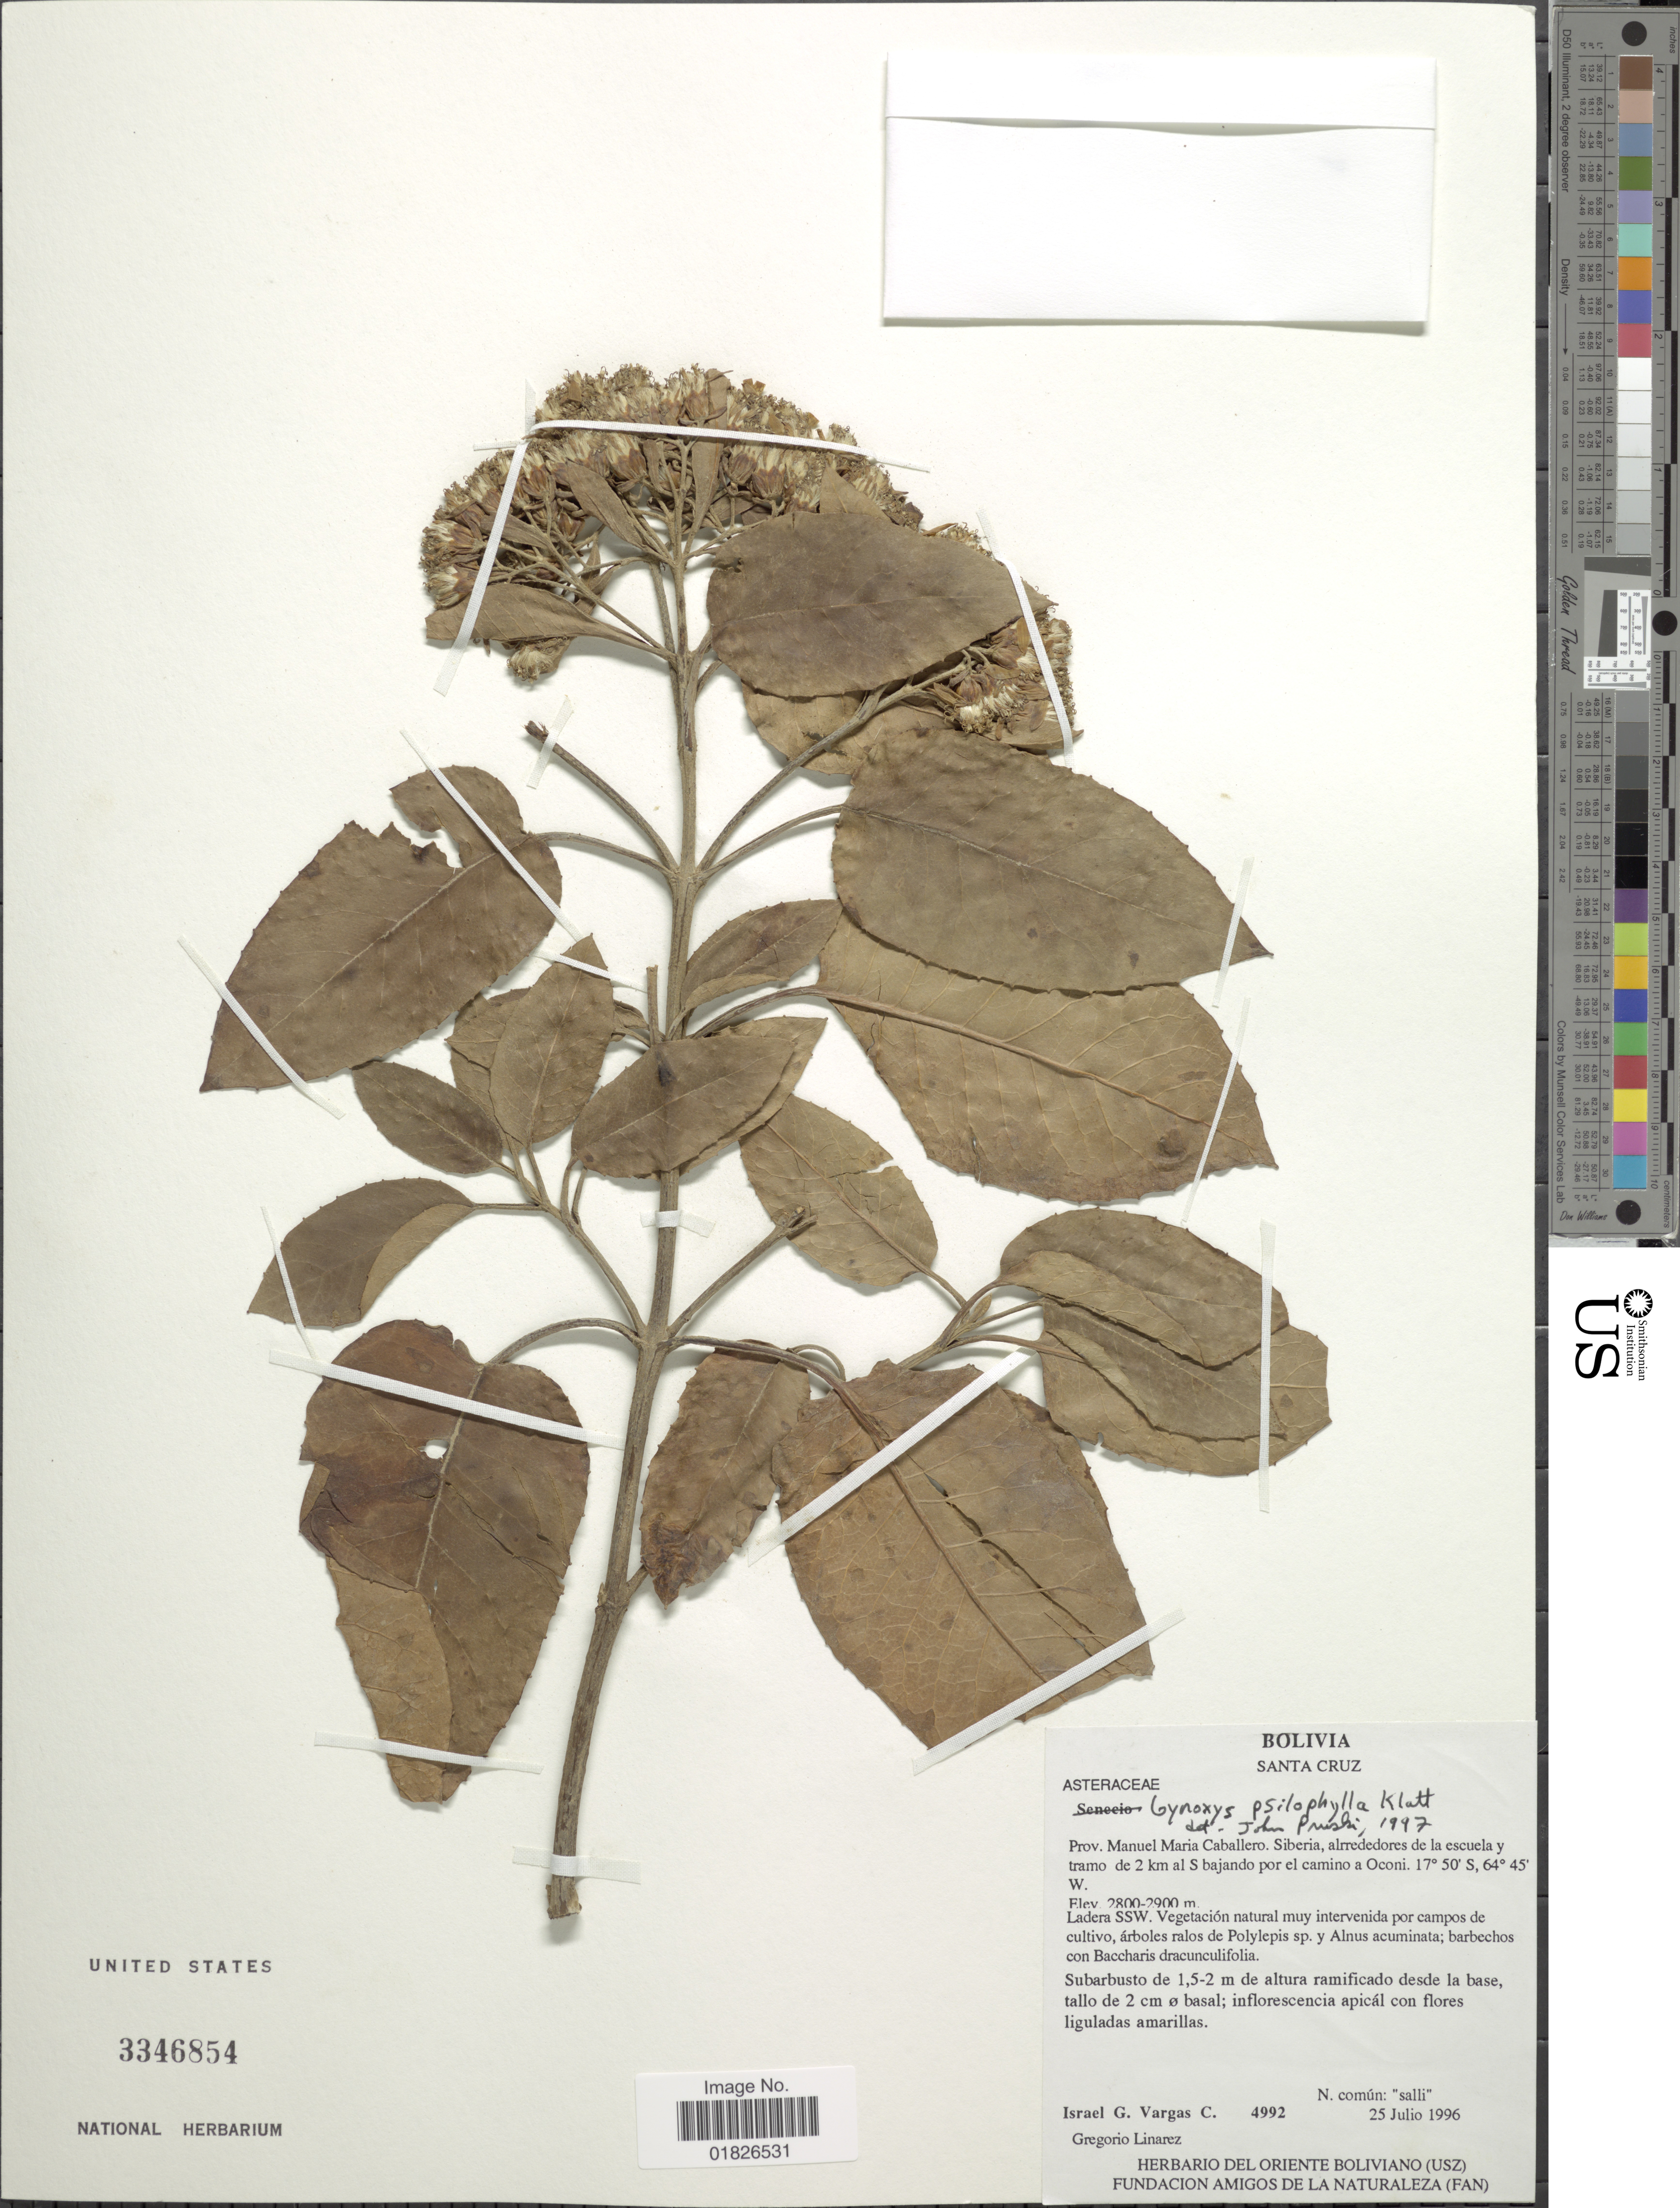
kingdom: Plantae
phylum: Tracheophyta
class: Magnoliopsida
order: Asterales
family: Asteraceae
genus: Gynoxys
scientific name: Gynoxys psilophylla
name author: Klatt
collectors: I. G. Vargas C. & G. Linarez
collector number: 4992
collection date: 1996-07-25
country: Bolivia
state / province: Santa Cruz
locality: Prov. Manuel Maria Caballero, Siberia, alrededores de la escuela y tramo de 2 km al S bajando por el camino a Oconi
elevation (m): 2800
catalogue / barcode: US 3346854